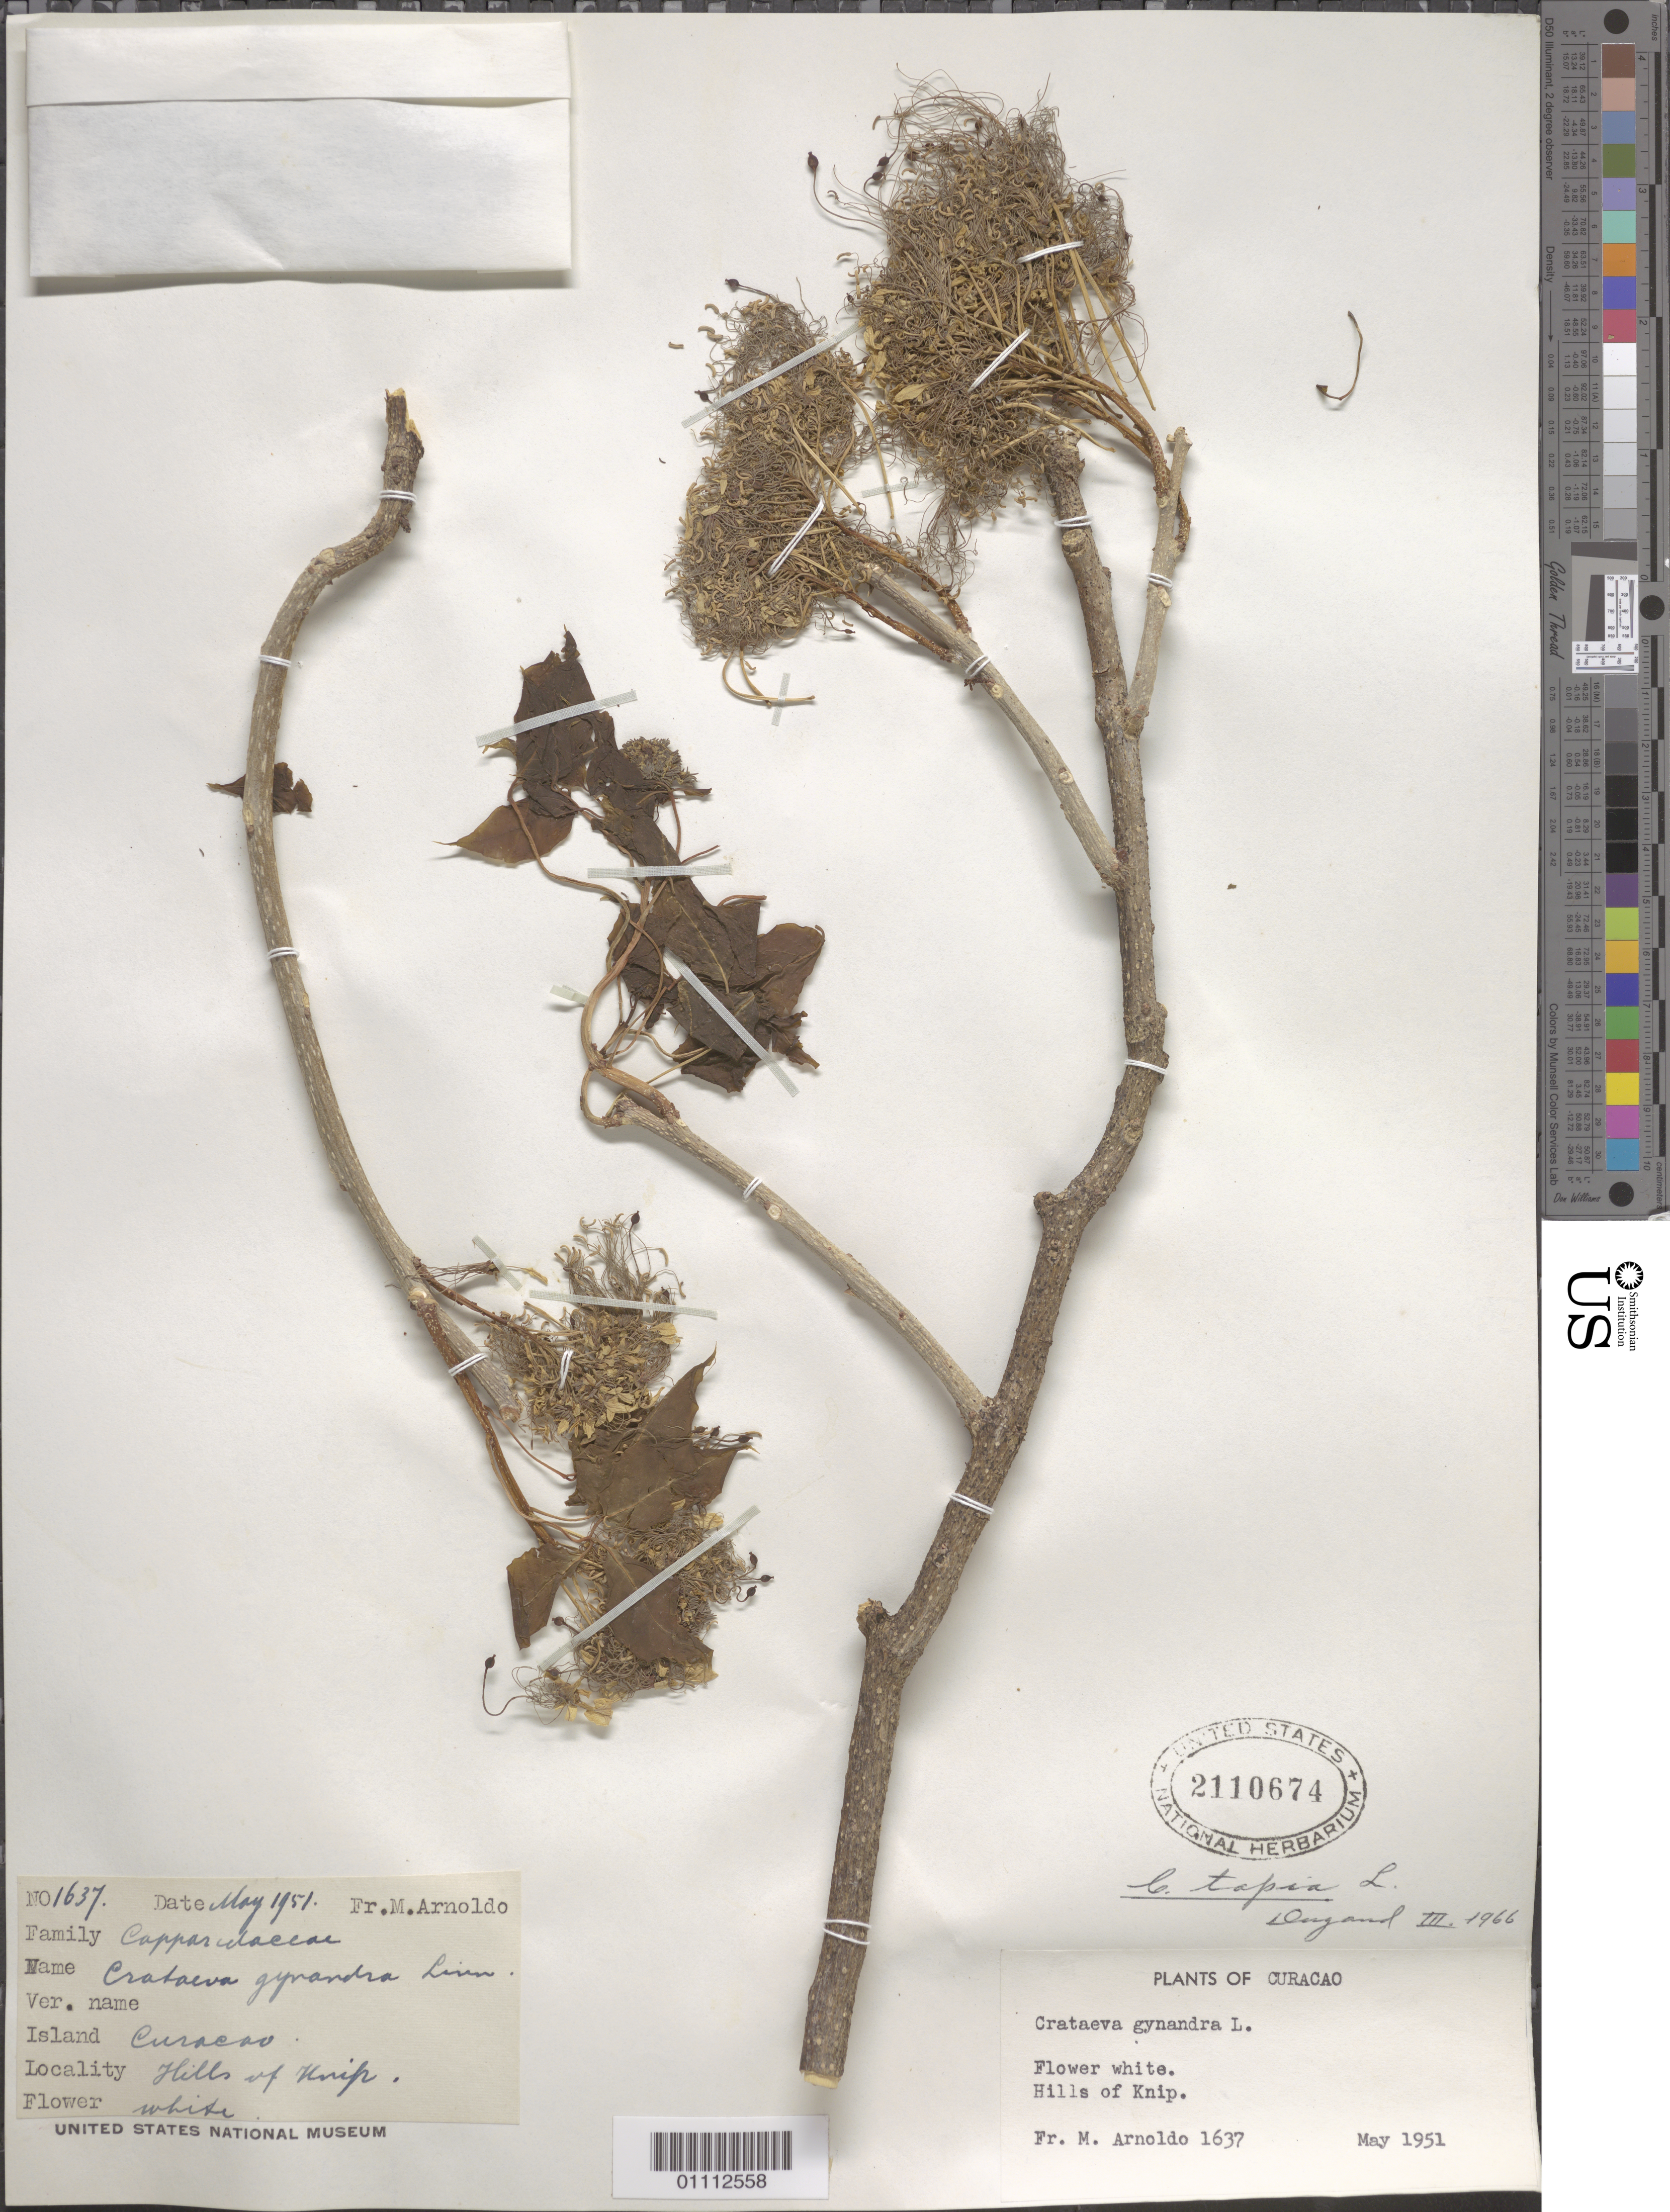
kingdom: Plantae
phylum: Tracheophyta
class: Magnoliopsida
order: Brassicales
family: Capparaceae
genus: Crateva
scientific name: Crateva tapia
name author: L.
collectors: N. Arnoldo-Broeders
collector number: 1637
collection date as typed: May 1951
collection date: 1951-05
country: Curaçao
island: Curaçao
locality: Hills of Knip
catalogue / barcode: US 2110674